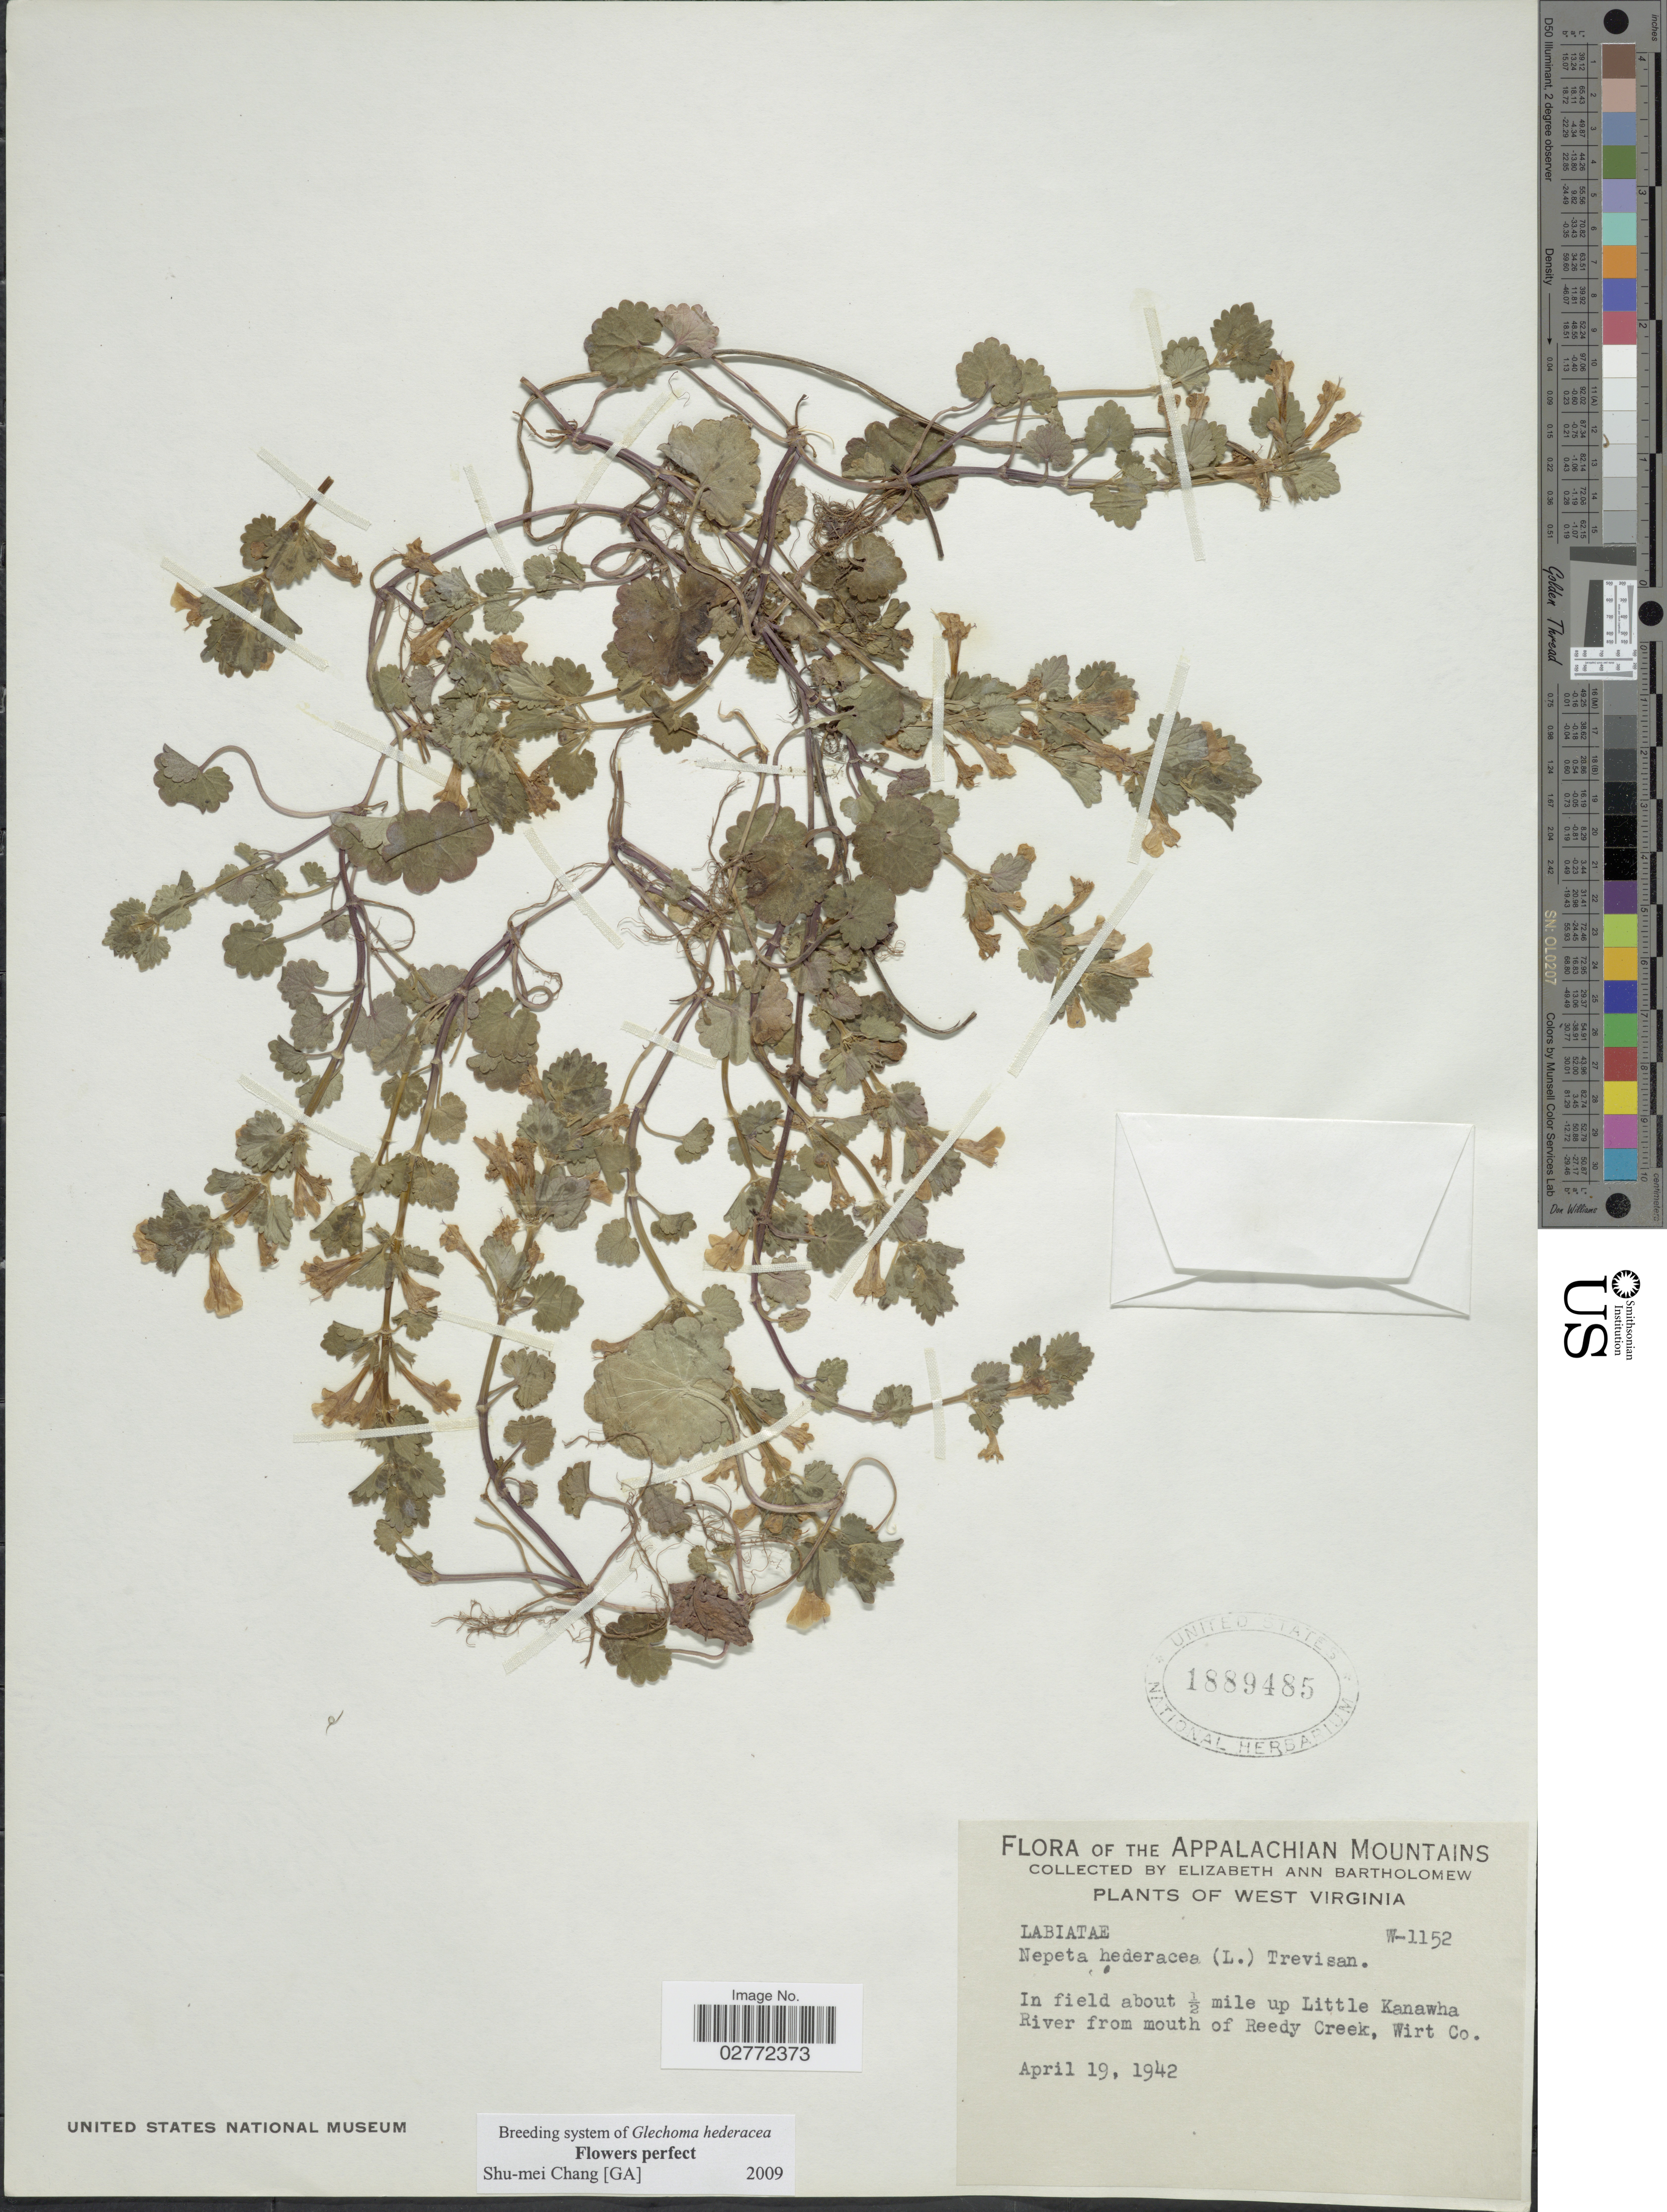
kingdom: Plantae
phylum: Tracheophyta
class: Magnoliopsida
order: Lamiales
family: Lamiaceae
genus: Glechoma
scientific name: Glechoma hederacea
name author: L.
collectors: E. Bartholomew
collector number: W-1152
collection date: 1942-04-19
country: United States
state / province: West Virginia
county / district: Wirt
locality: The Appalachian Mountains. In field about 1/2 mile up Little Kanawha River from mouth of Reedy Creek, Wirt Co.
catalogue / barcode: US 1889485